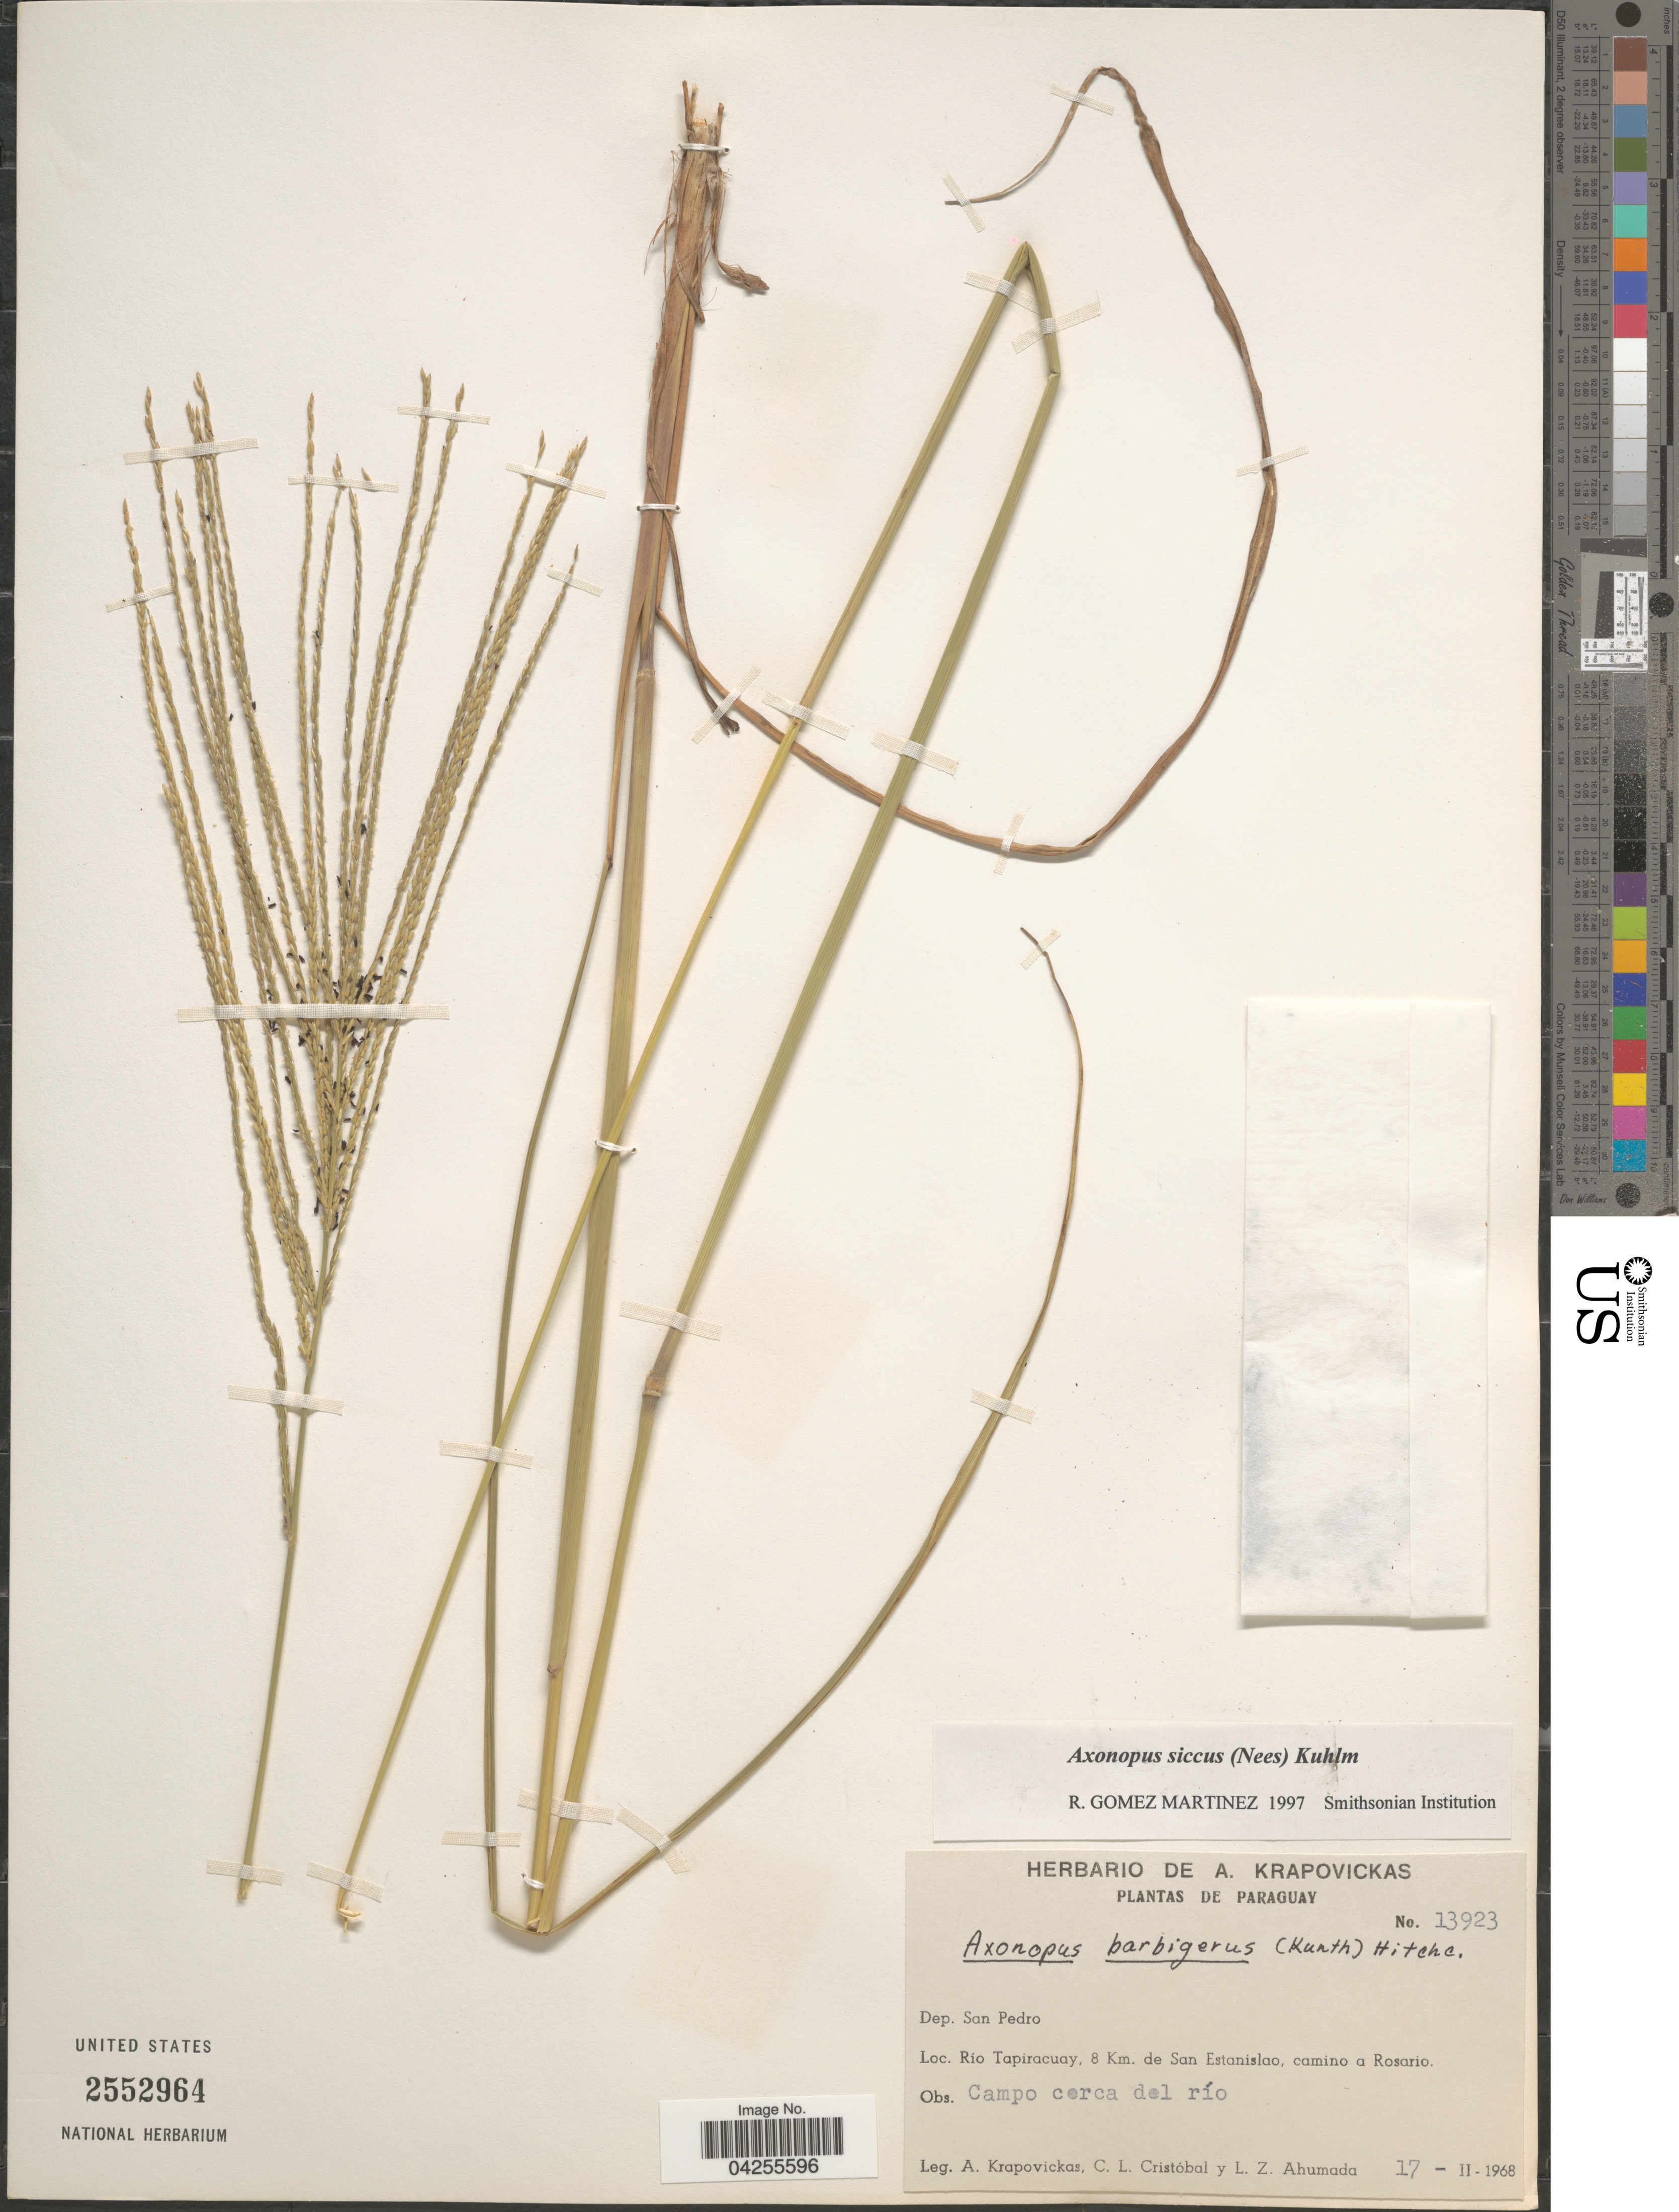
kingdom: Plantae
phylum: Tracheophyta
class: Liliopsida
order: Poales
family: Poaceae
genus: Axonopus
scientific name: Axonopus siccus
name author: (Nees) Kuhlm.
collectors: A. Krapovickas, C. L. Cristóbal & L. Ahumada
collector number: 13923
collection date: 1968-02-17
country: Paraguay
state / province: San Pedro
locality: Dep. San Pedro. Rio Tapiracuay, 8 Km. de San Estanislao, camino a Rosario. Campo cerca del río.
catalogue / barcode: US 2552964